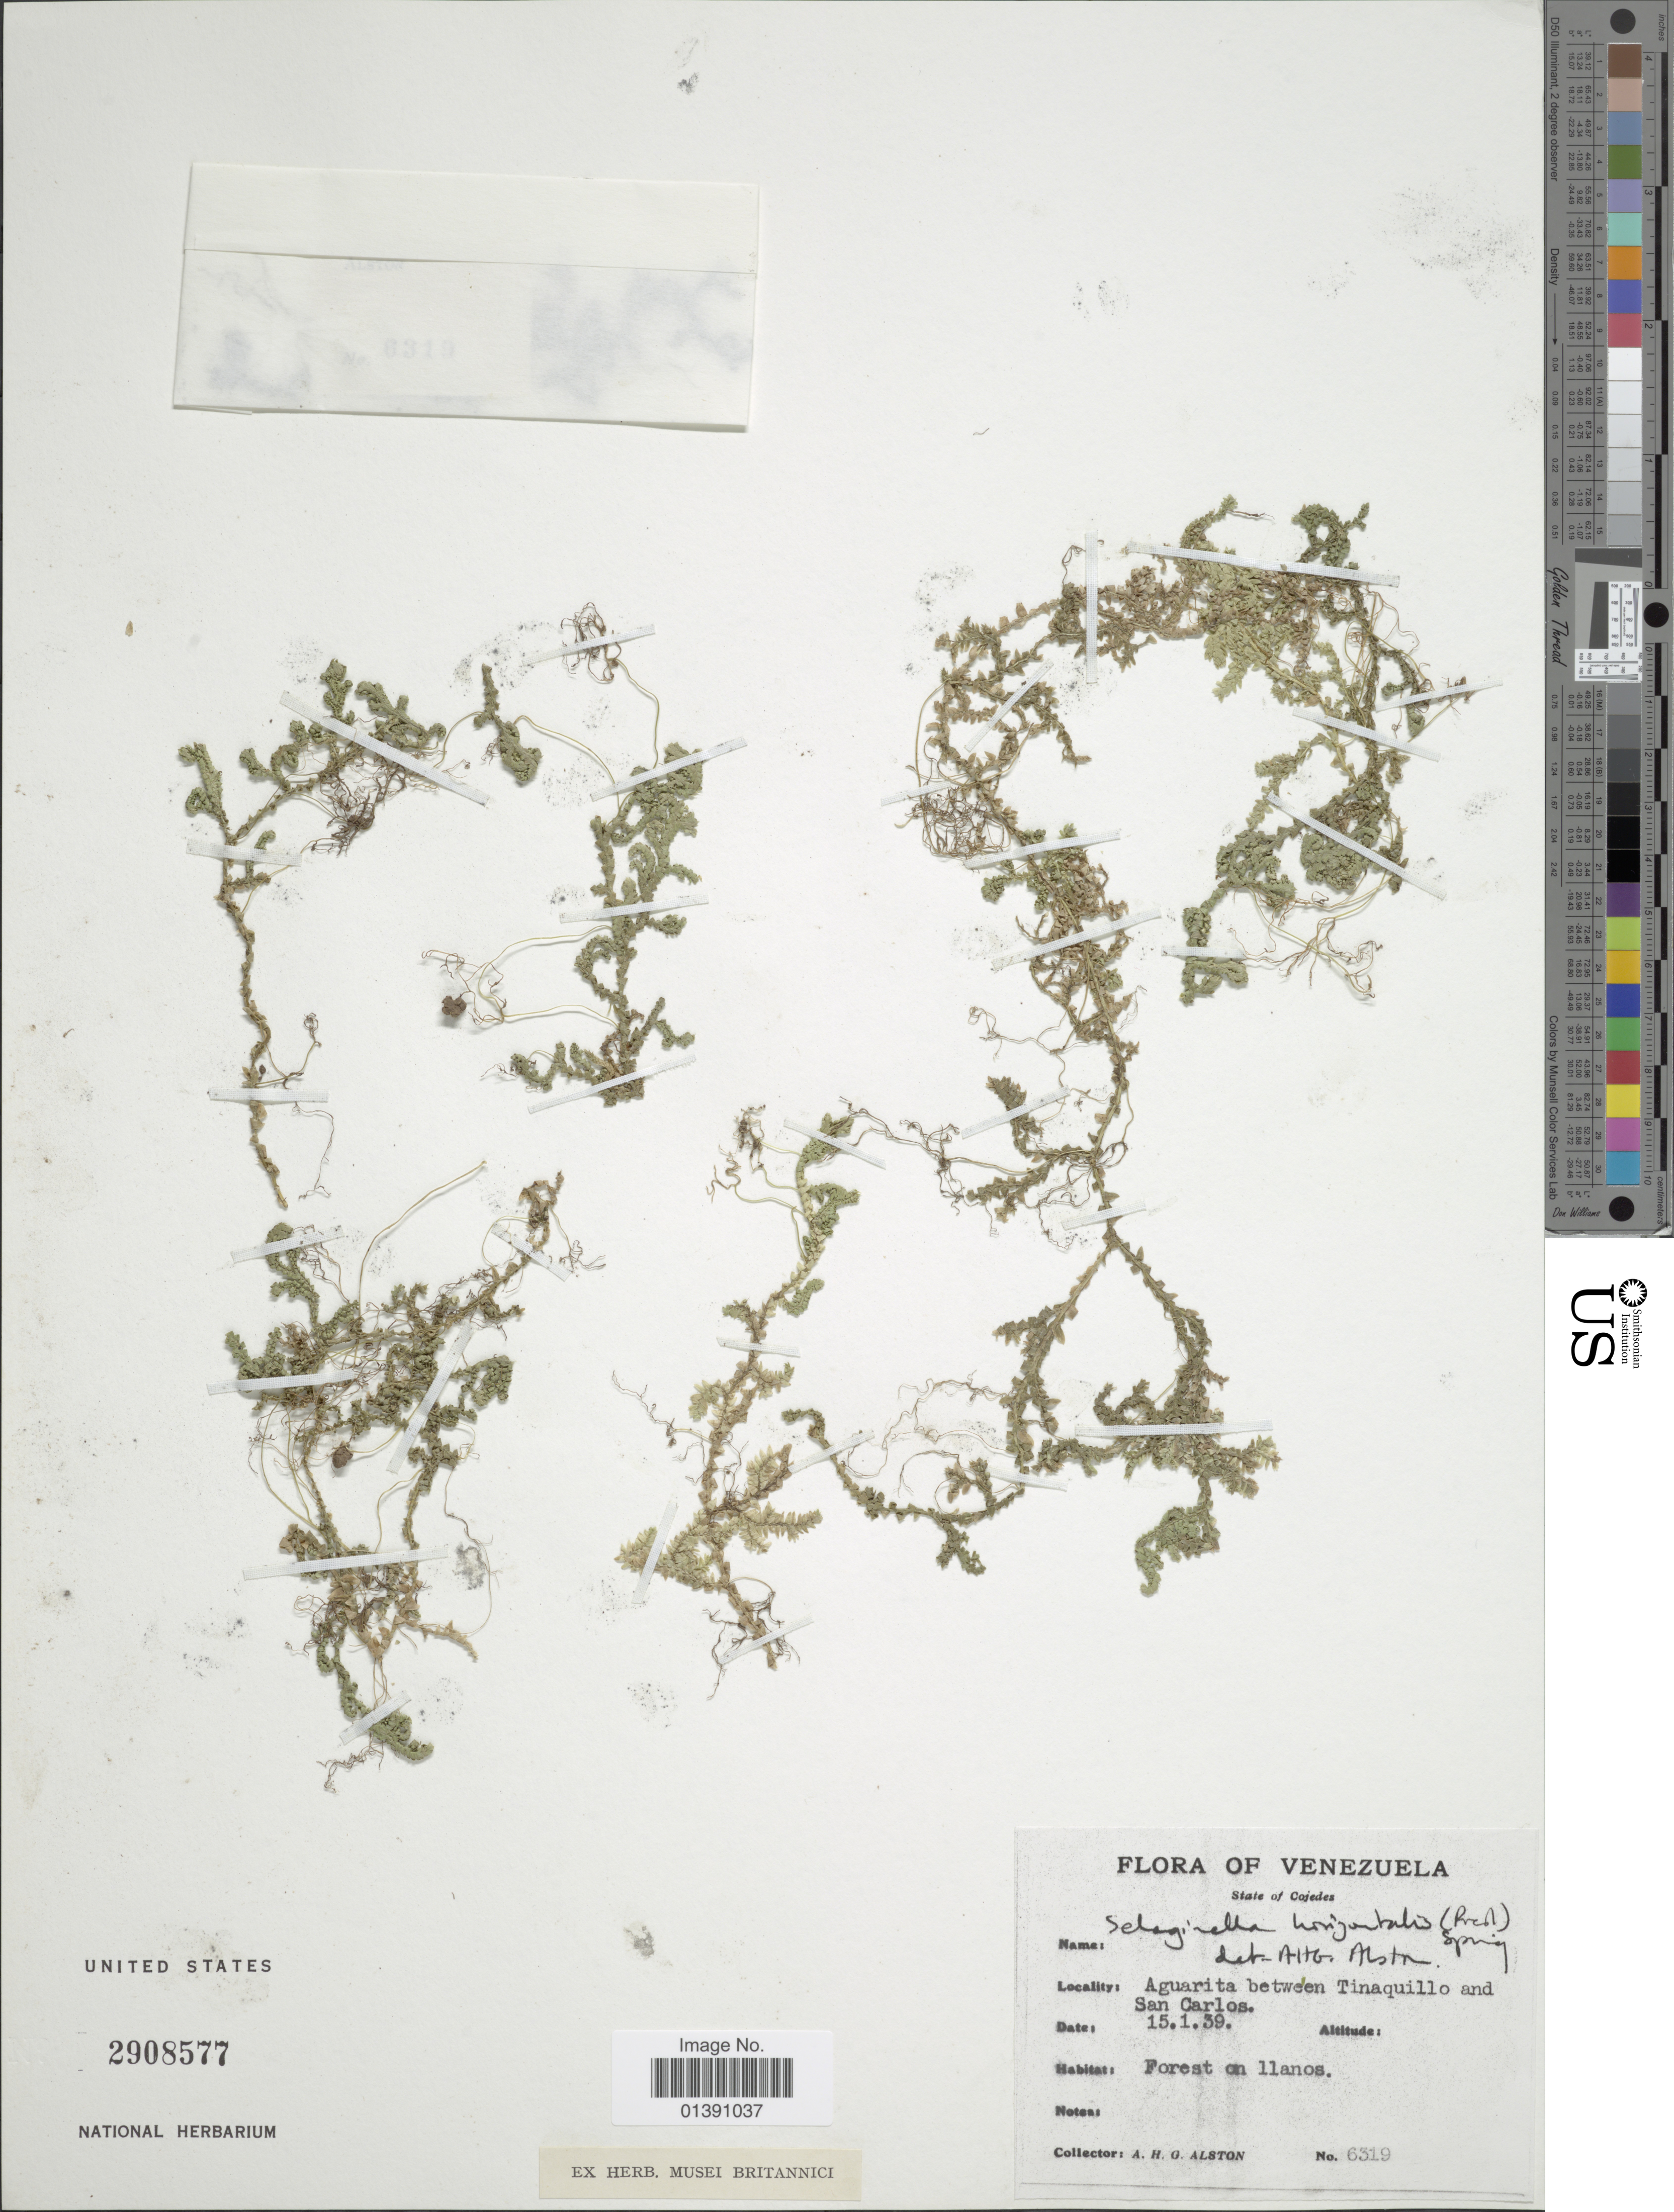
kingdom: Plantae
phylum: Tracheophyta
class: Lycopodiopsida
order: Selaginellales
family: Selaginellaceae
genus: Selaginella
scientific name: Selaginella horizontalis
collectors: A. H. Alston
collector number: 6319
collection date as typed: Transcribed d/m/y: 15/1/39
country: Venezuela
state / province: Cojedes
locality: State of Cojedos, Aguarita between Tinaquillo and San Carlos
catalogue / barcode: US 2908577